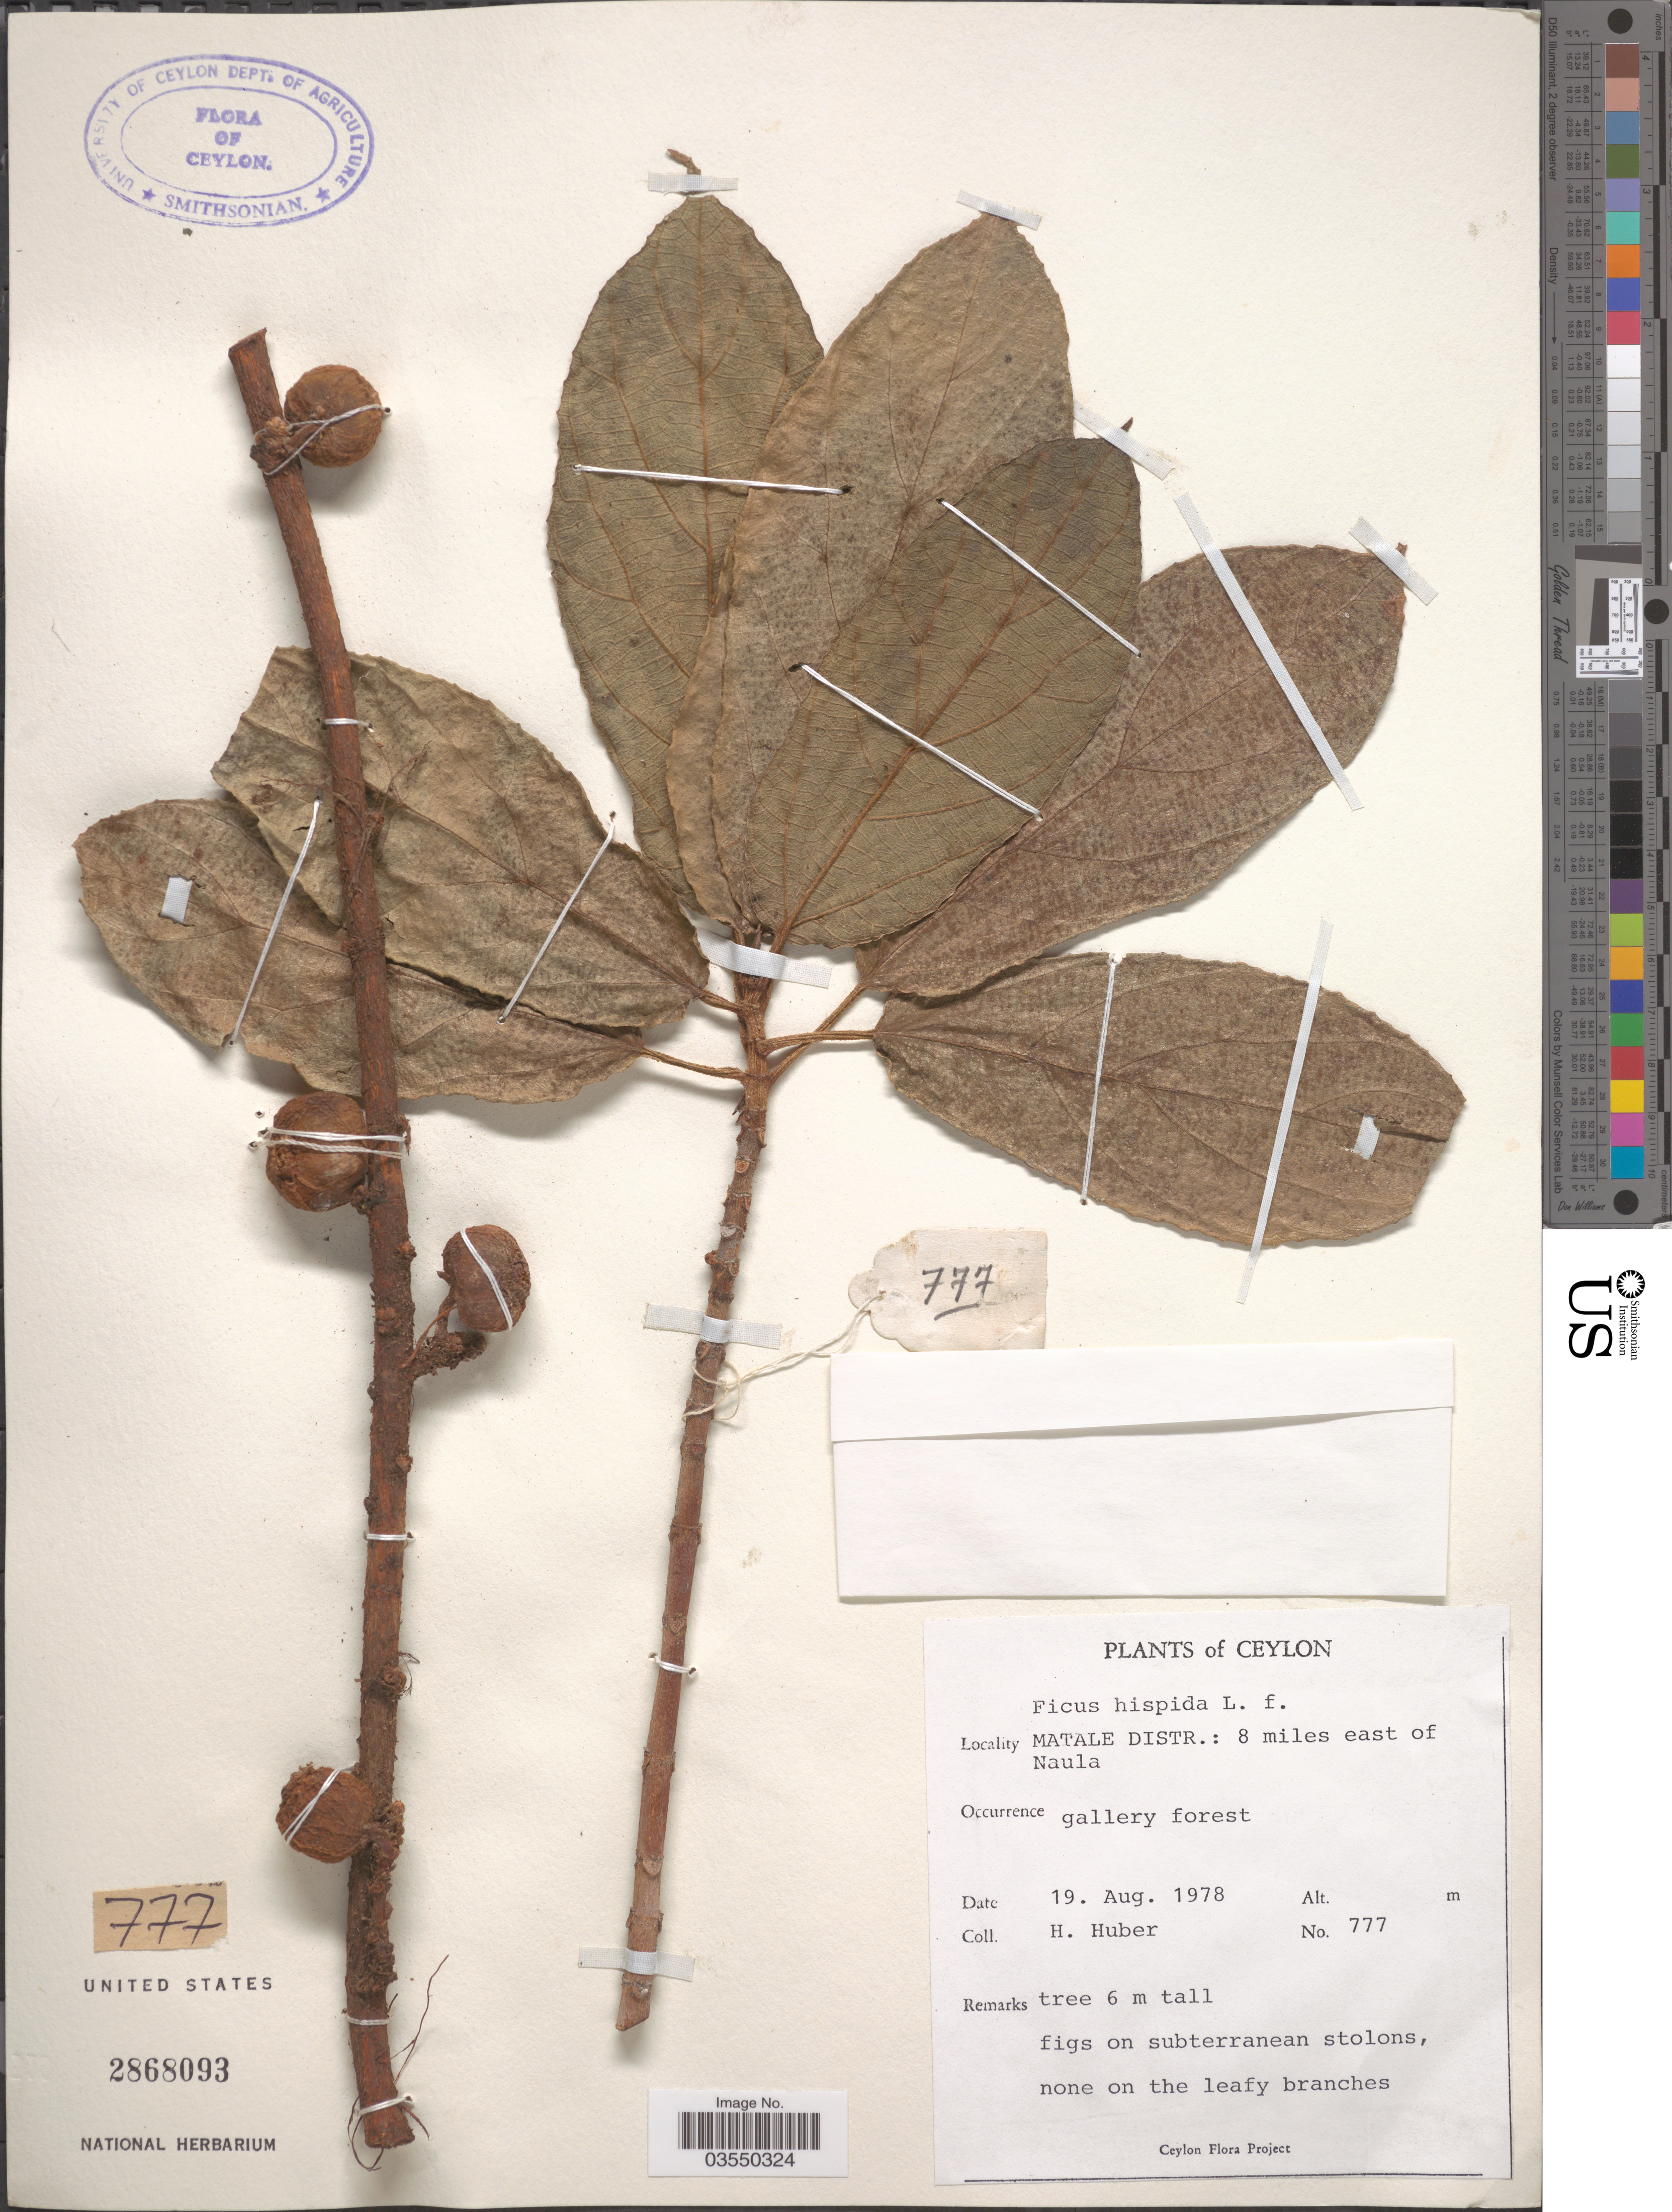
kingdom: Plantae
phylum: Tracheophyta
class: Magnoliopsida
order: Rosales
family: Moraceae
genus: Ficus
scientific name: Ficus hispida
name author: L. f.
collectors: H. Huber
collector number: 777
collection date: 1978-08-19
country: Sri Lanka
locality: Ceylon. Matale Distr.: 8 miles east of Naula.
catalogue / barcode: US 2868093